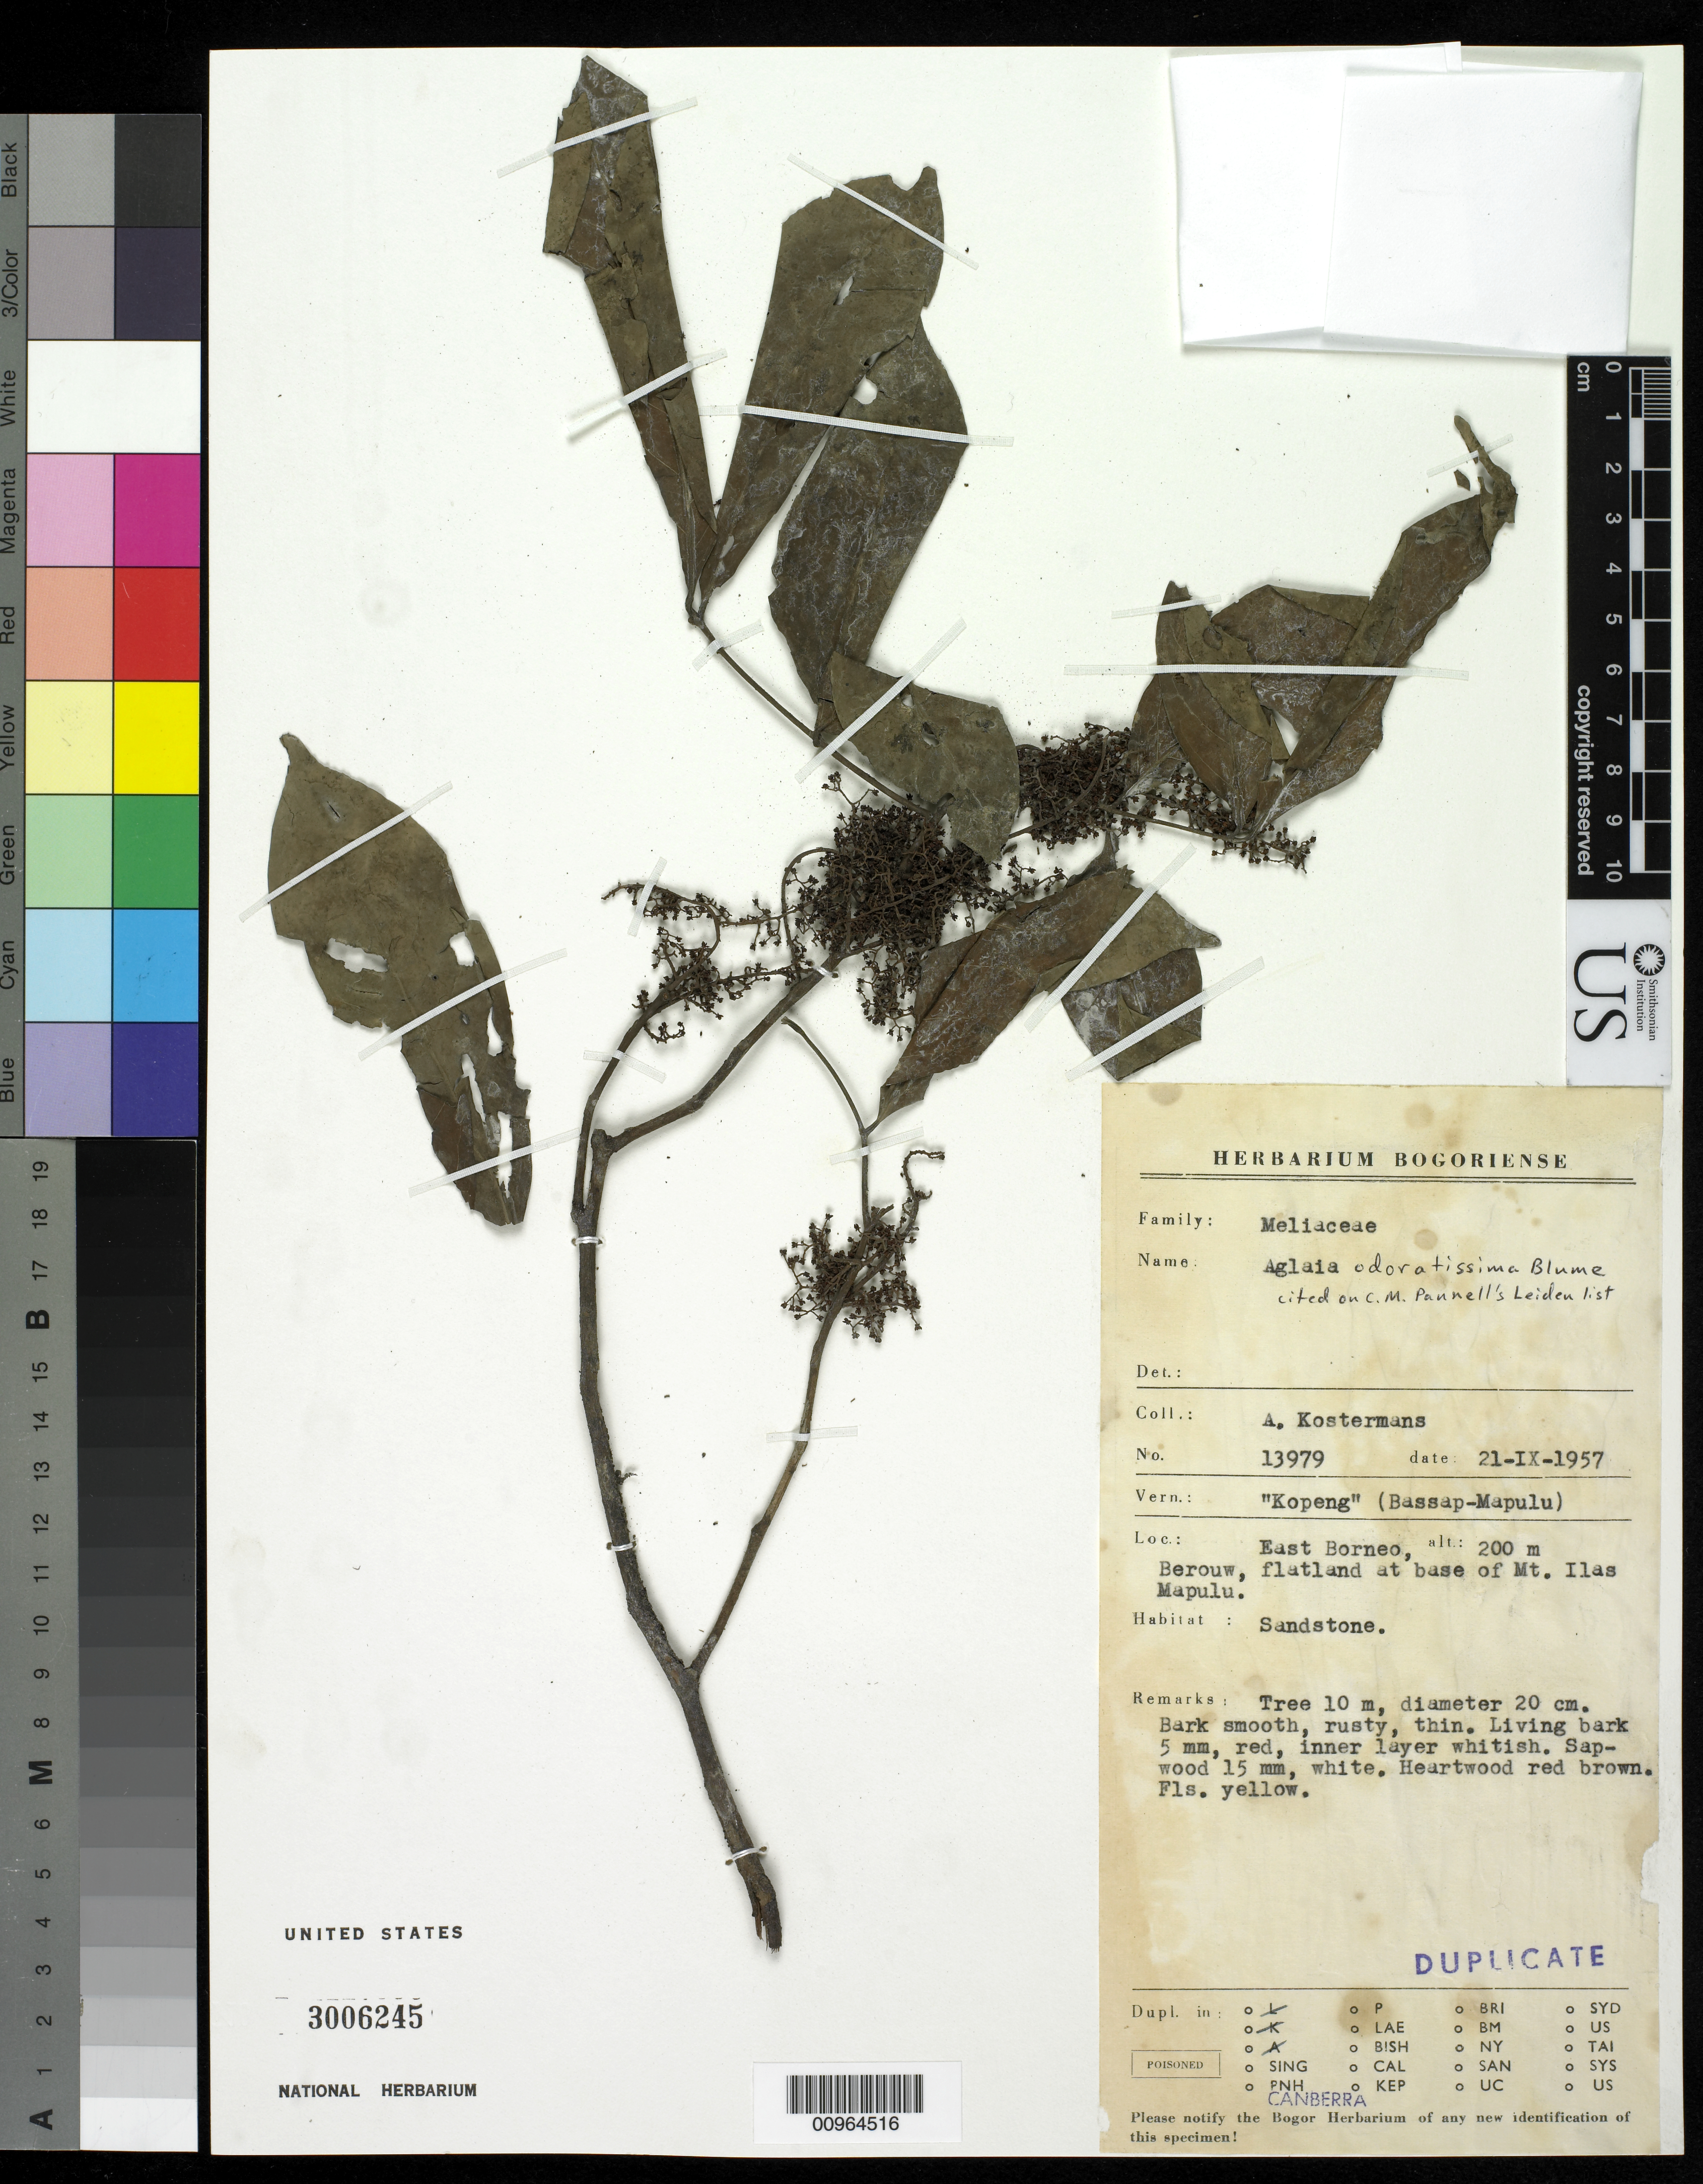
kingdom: Plantae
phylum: Tracheophyta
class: Magnoliopsida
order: Sapindales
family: Meliaceae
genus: Aglaia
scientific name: Aglaia odoratissima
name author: Blume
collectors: A. J. G. Kostermans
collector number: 13979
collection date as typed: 21 Sep 1957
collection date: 1957-09-21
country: Indonesia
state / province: Kalimantan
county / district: Kalimantan Timur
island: Borneo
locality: Berouw, flatland at base of Mt. Ilas Mapulu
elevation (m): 200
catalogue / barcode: US 3006245